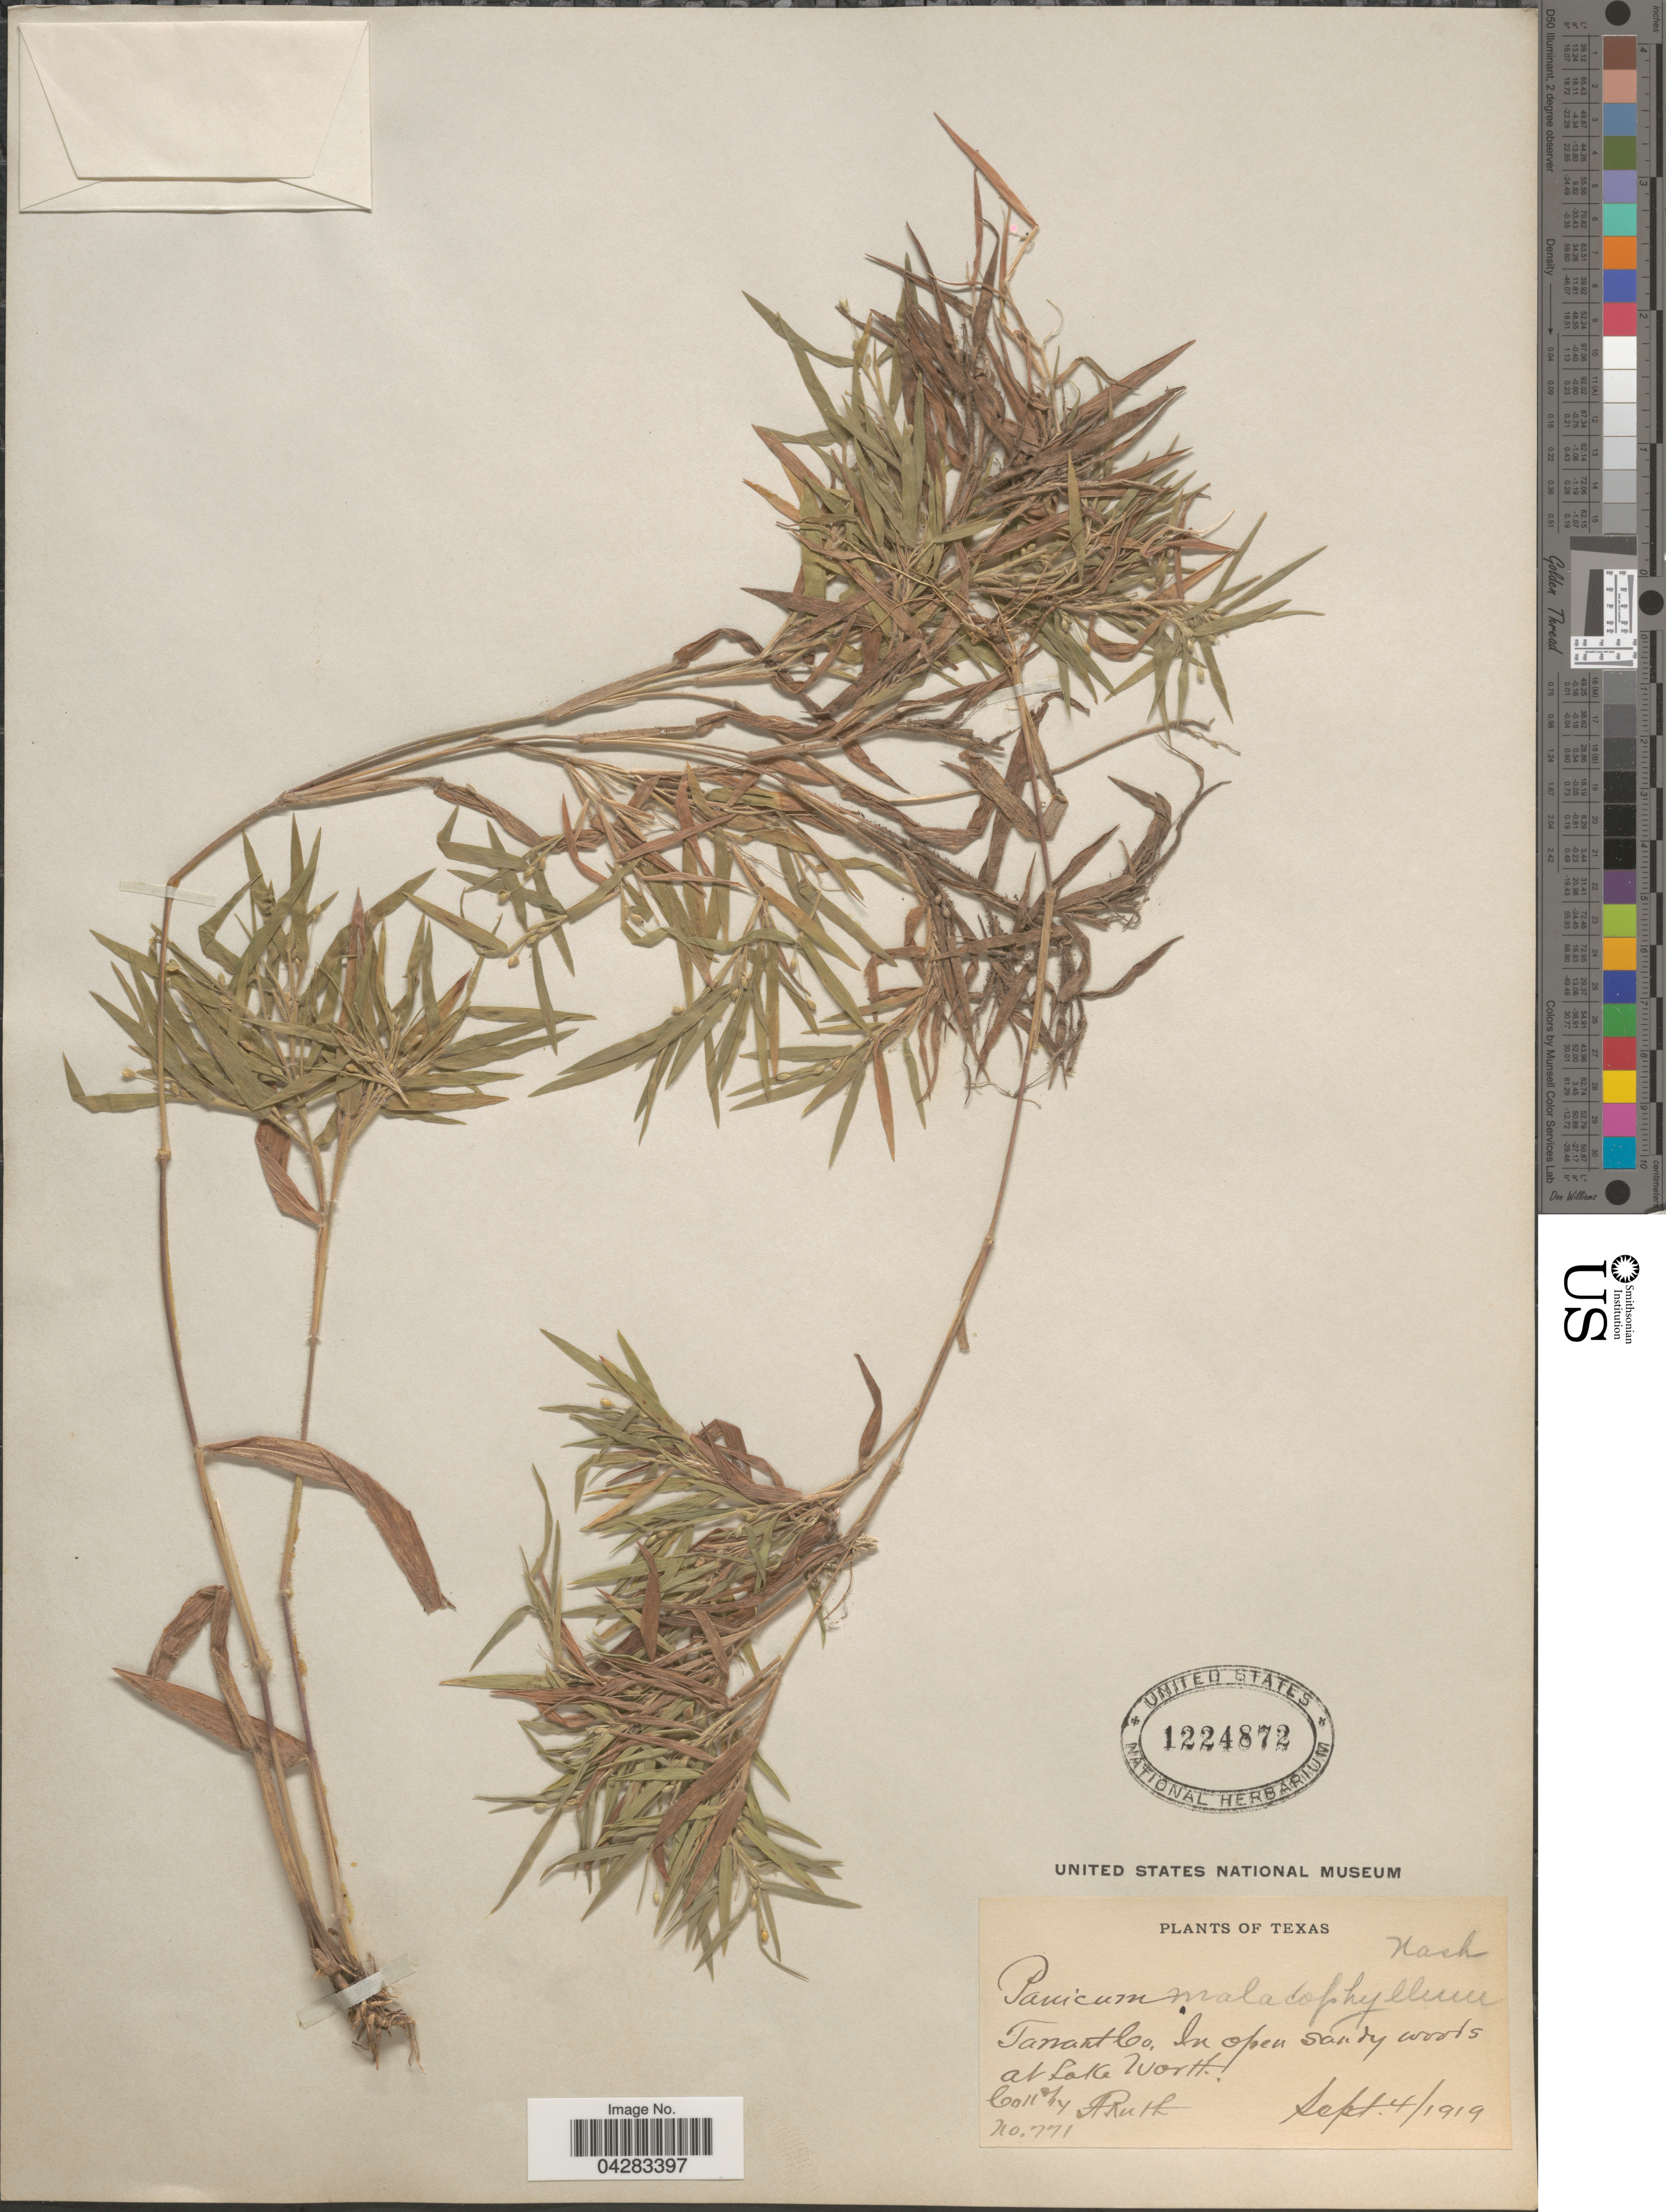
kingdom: Plantae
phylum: Tracheophyta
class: Liliopsida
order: Poales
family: Poaceae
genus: Dichanthelium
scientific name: Dichanthelium malacophyllum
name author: (Nash) Gould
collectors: A. Ruth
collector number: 771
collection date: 1919-09-04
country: United States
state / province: Texas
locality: Tarrant Co. At Lake Worth.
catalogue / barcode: US 1224872